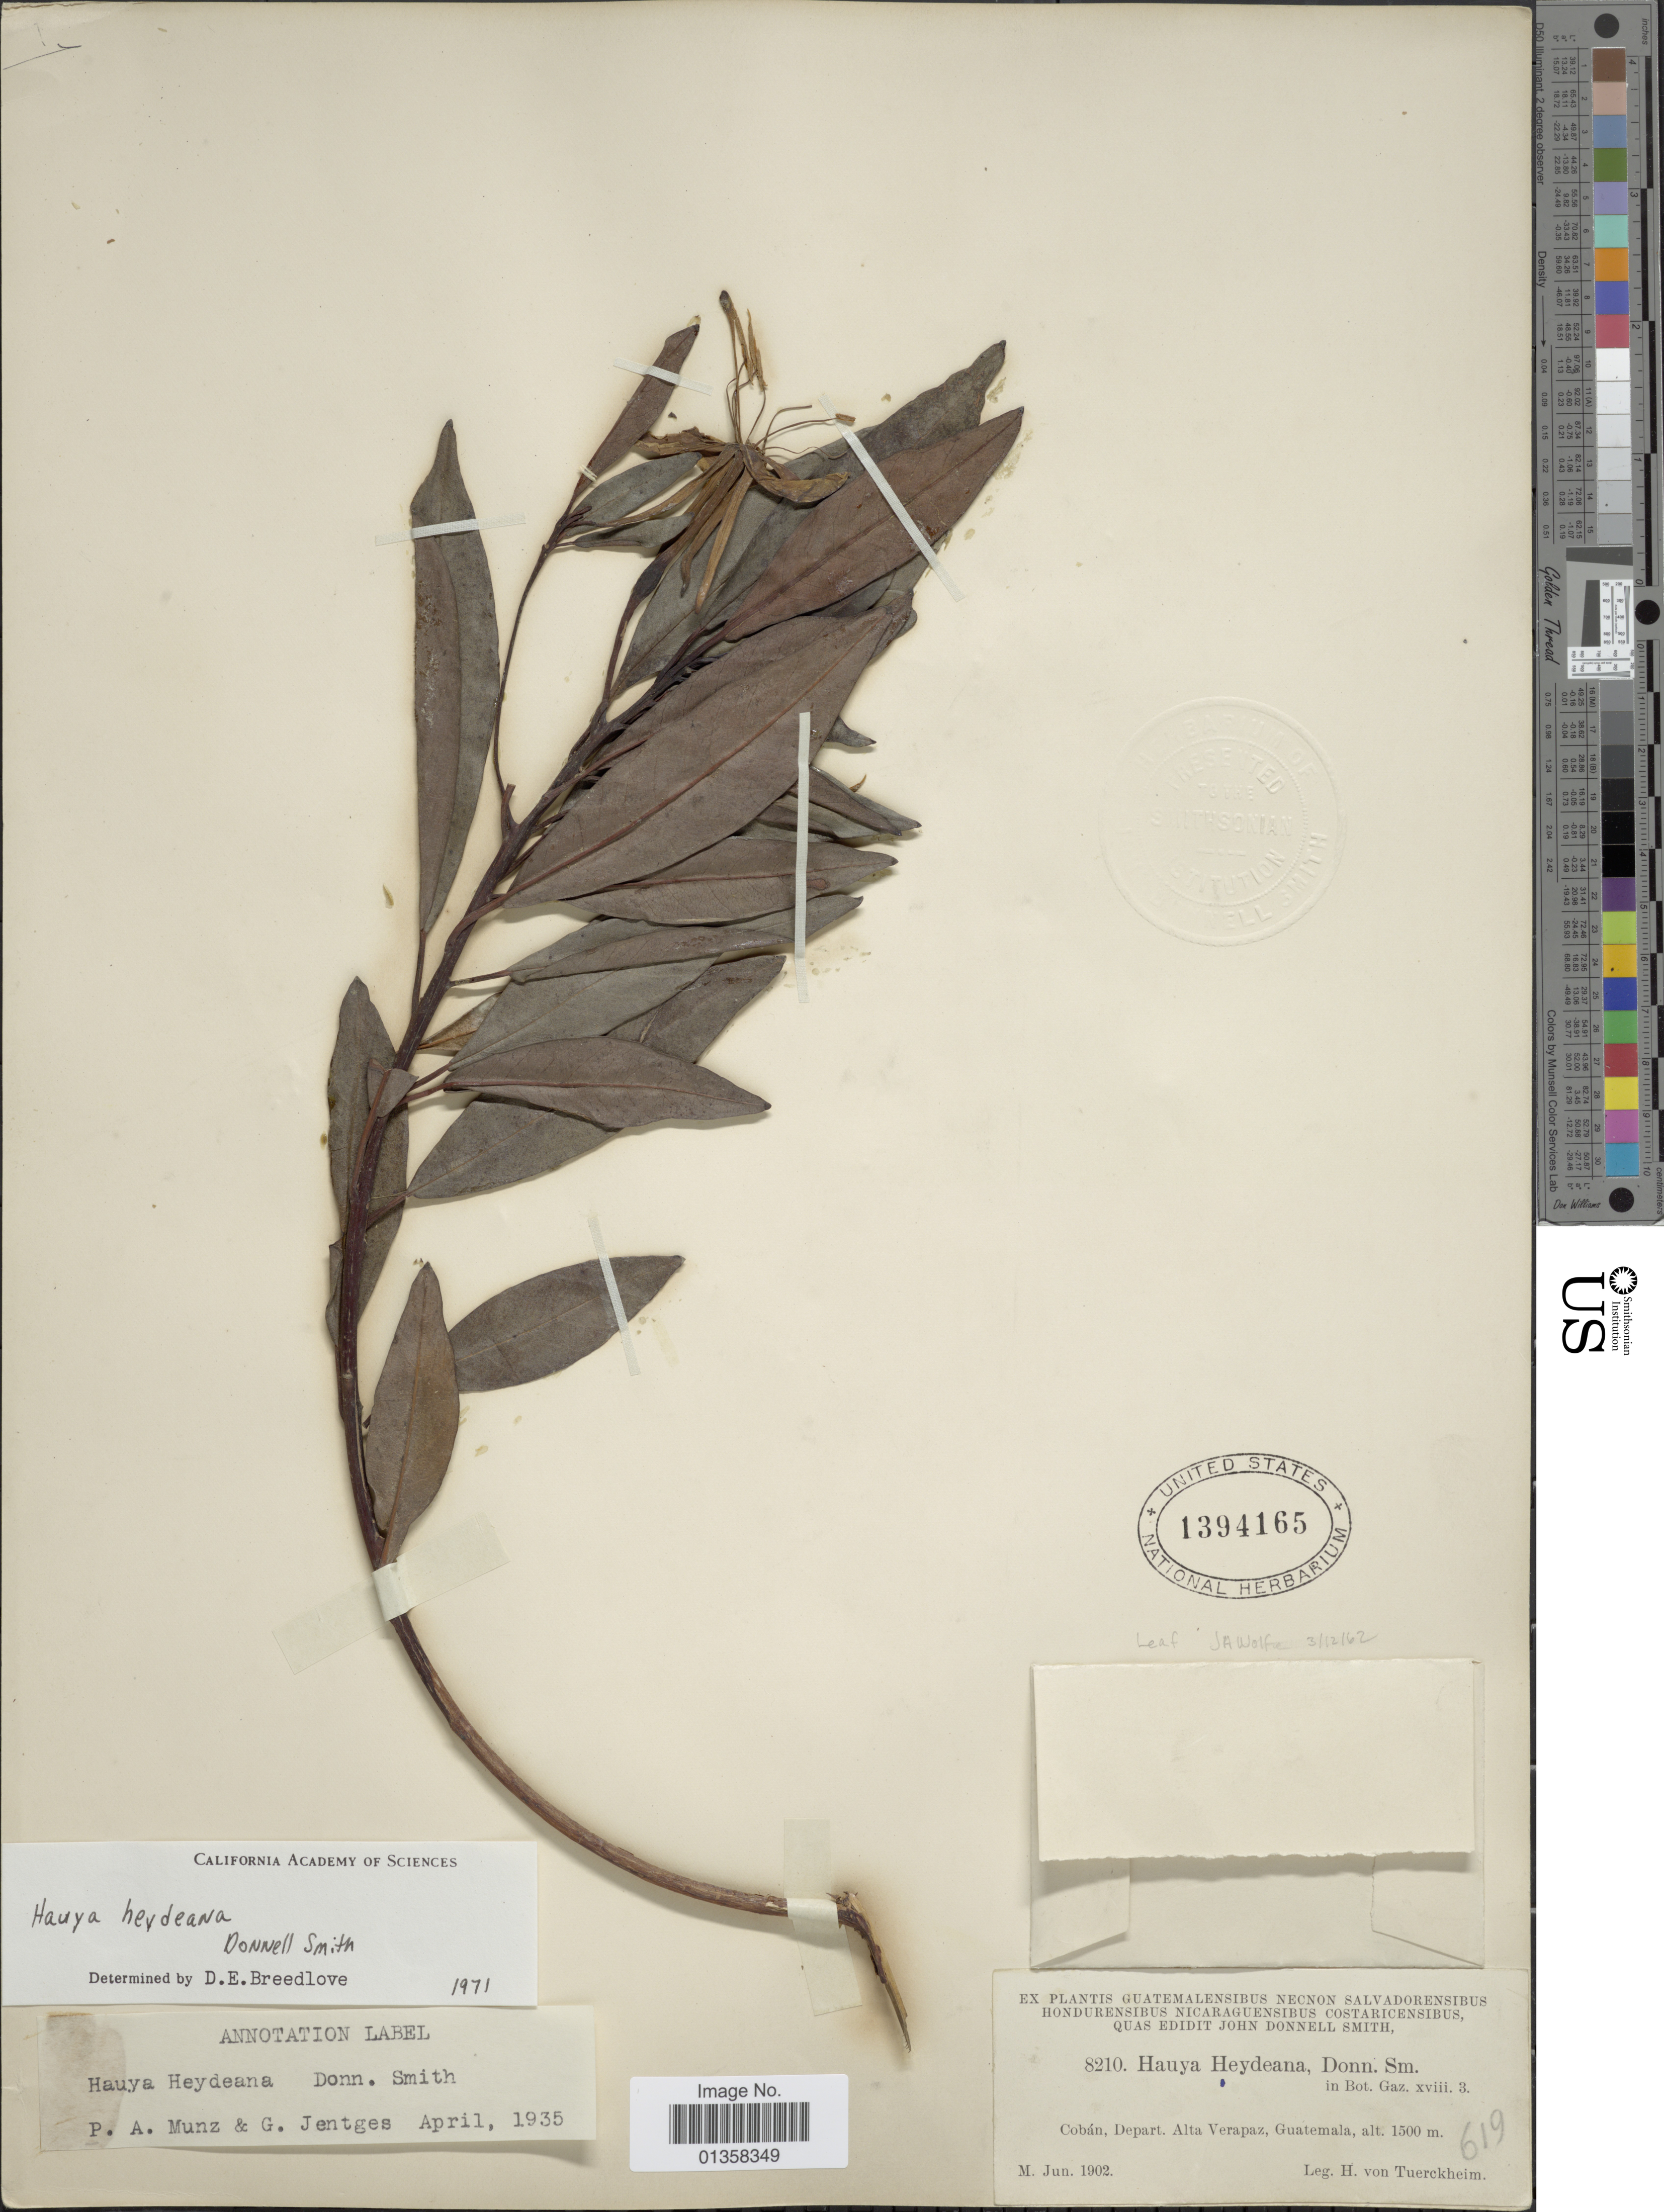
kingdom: Plantae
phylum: Tracheophyta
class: Magnoliopsida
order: Myrtales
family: Onagraceae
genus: Hauya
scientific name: Hauya elegans subsp. barcenae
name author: (Hemsl.) P.H. Raven & Breedlove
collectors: H. von Tuerckheim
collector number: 8210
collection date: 1902-06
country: Guatemala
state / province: Alta Verapaz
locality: Cobán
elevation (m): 1500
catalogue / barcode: US 1394165